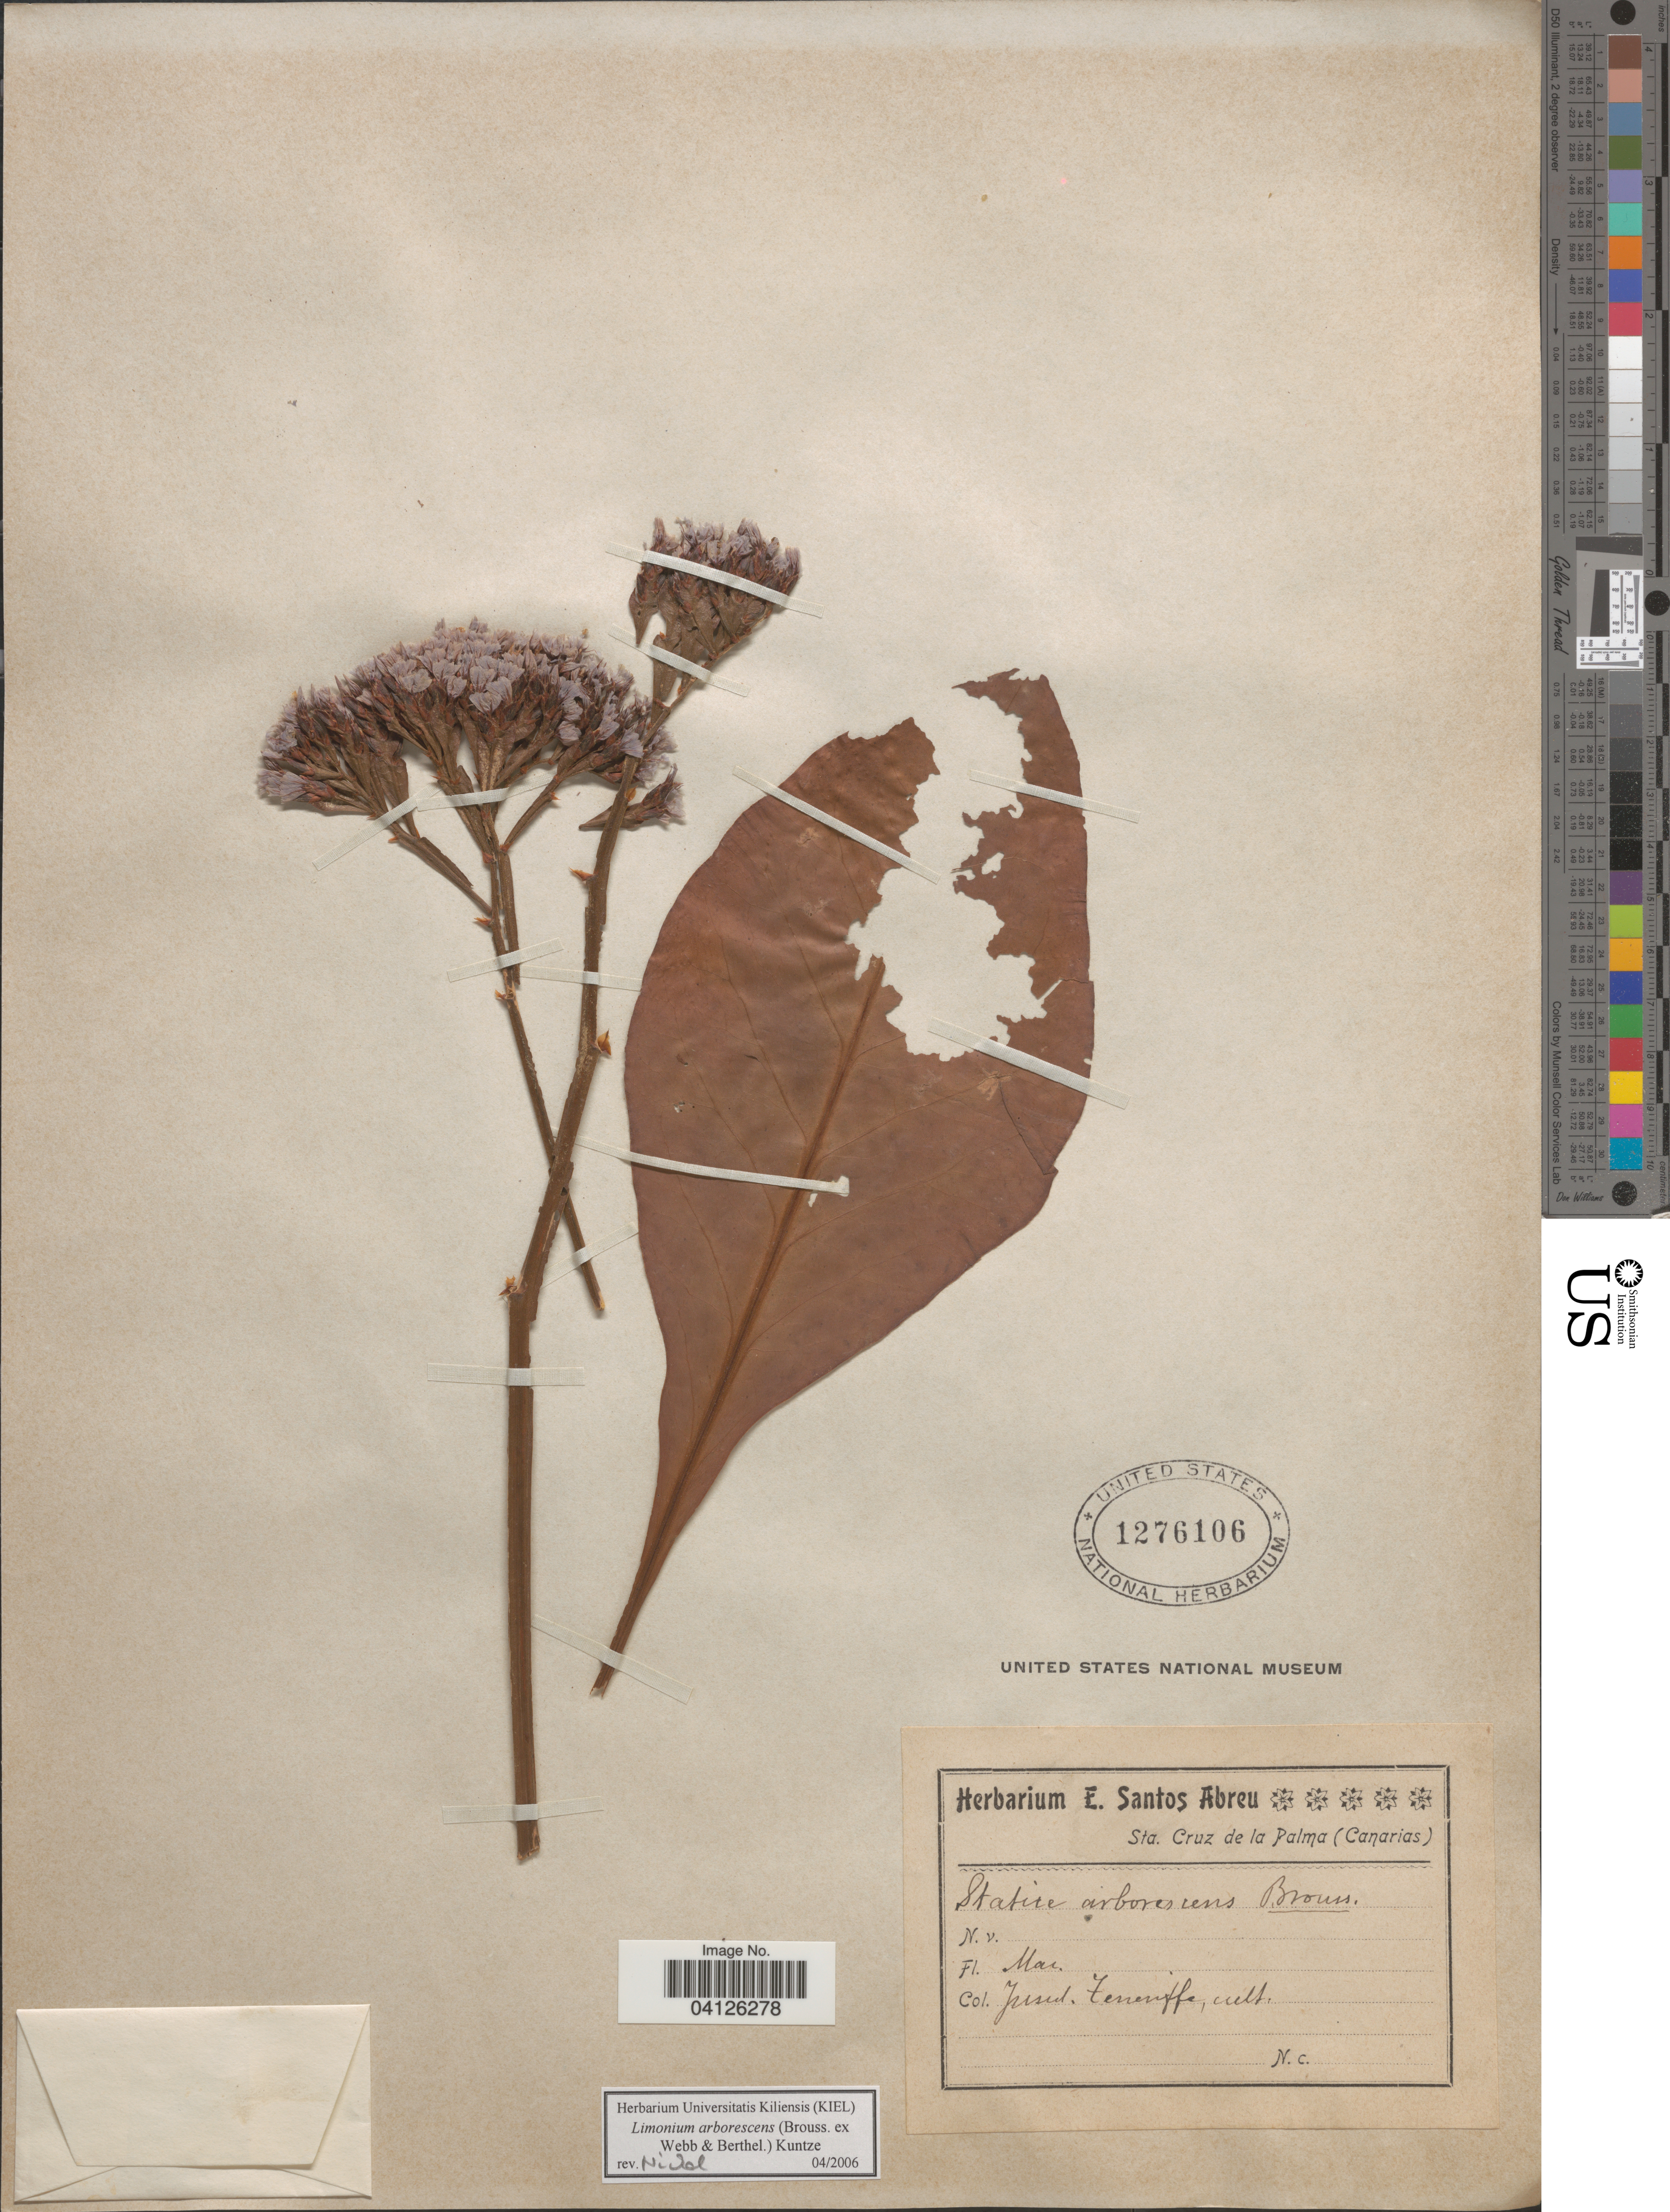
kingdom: Plantae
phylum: Tracheophyta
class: Magnoliopsida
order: Caryophyllales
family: Plumbaginaceae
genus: Limonium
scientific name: Limonium arborescens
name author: (Willd.) H. Arnaud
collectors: Ex herb. E. Santos Abreu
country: Spain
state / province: Canarias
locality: Jused. [interpreted] Teneriffe.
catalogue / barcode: US 1276106